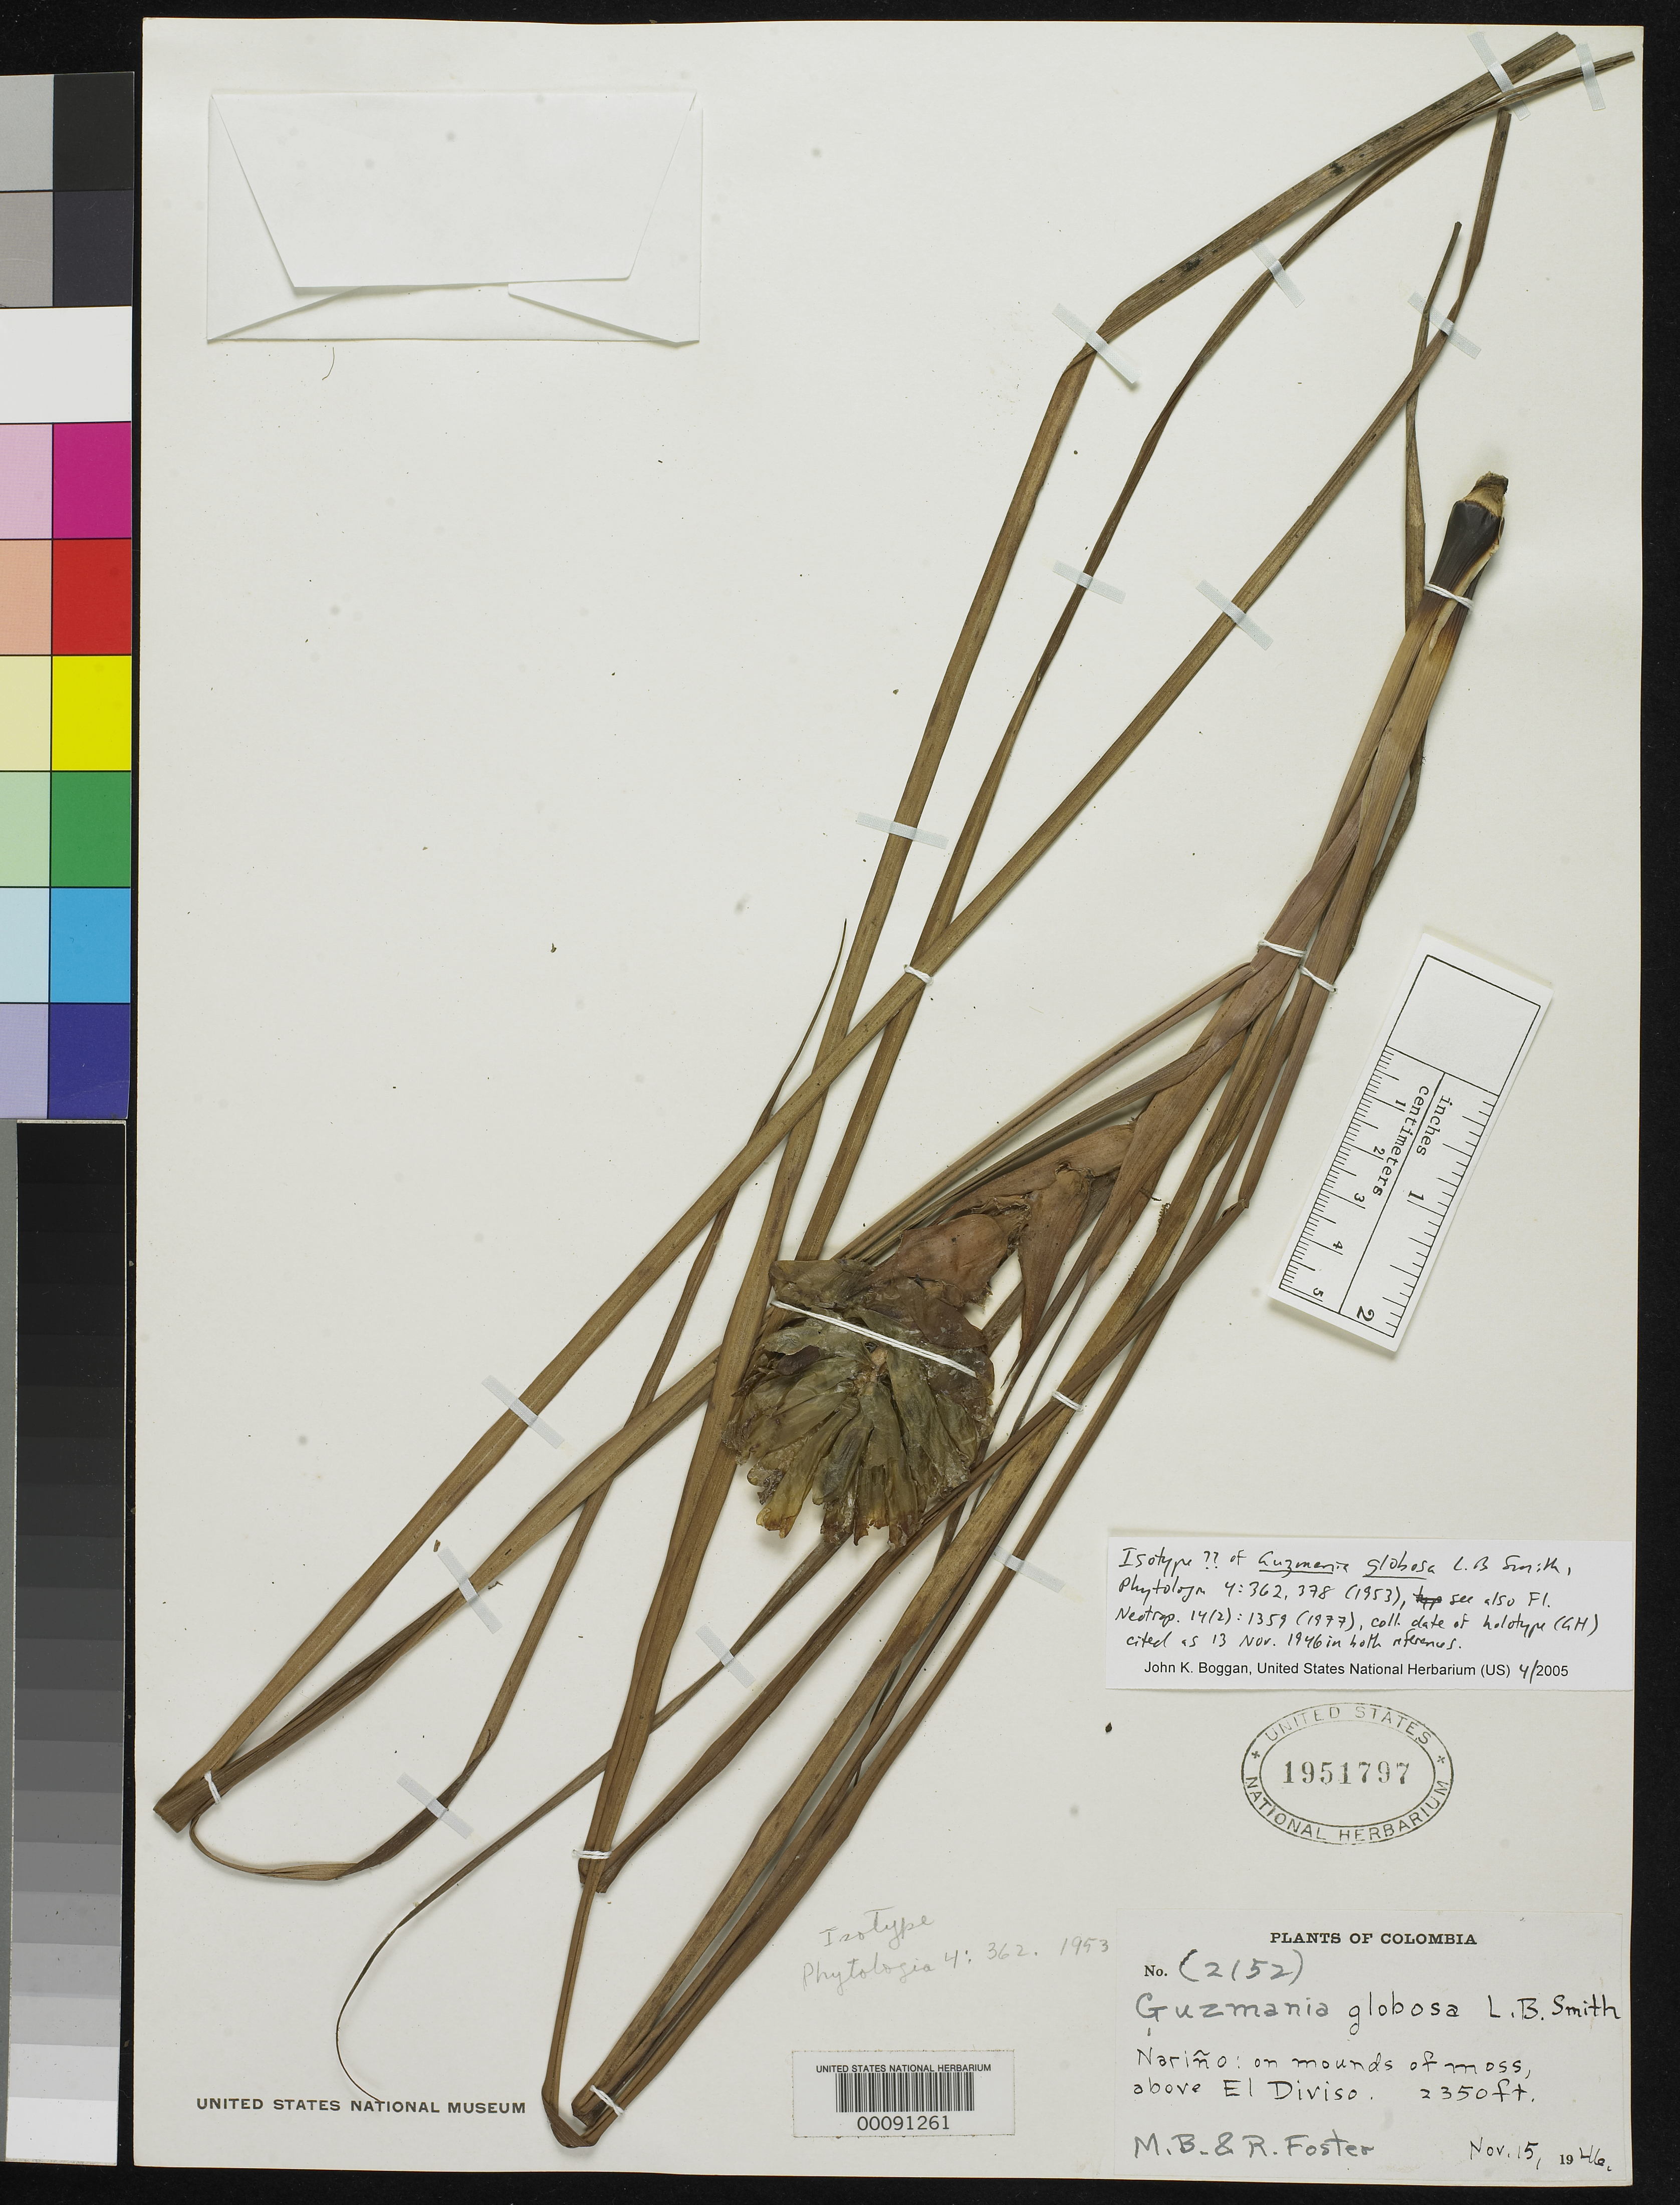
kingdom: Plantae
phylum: Tracheophyta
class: Liliopsida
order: Poales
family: Bromeliaceae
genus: Guzmania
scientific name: Guzmania globosa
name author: L.B. Sm.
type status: Possible Isotype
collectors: M. B. Foster & R. C. Foster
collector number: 2152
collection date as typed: Nov. 15, 1946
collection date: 1946-11-15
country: Colombia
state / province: Nariño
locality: Above El Diviso.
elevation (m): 705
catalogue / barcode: US 1951797